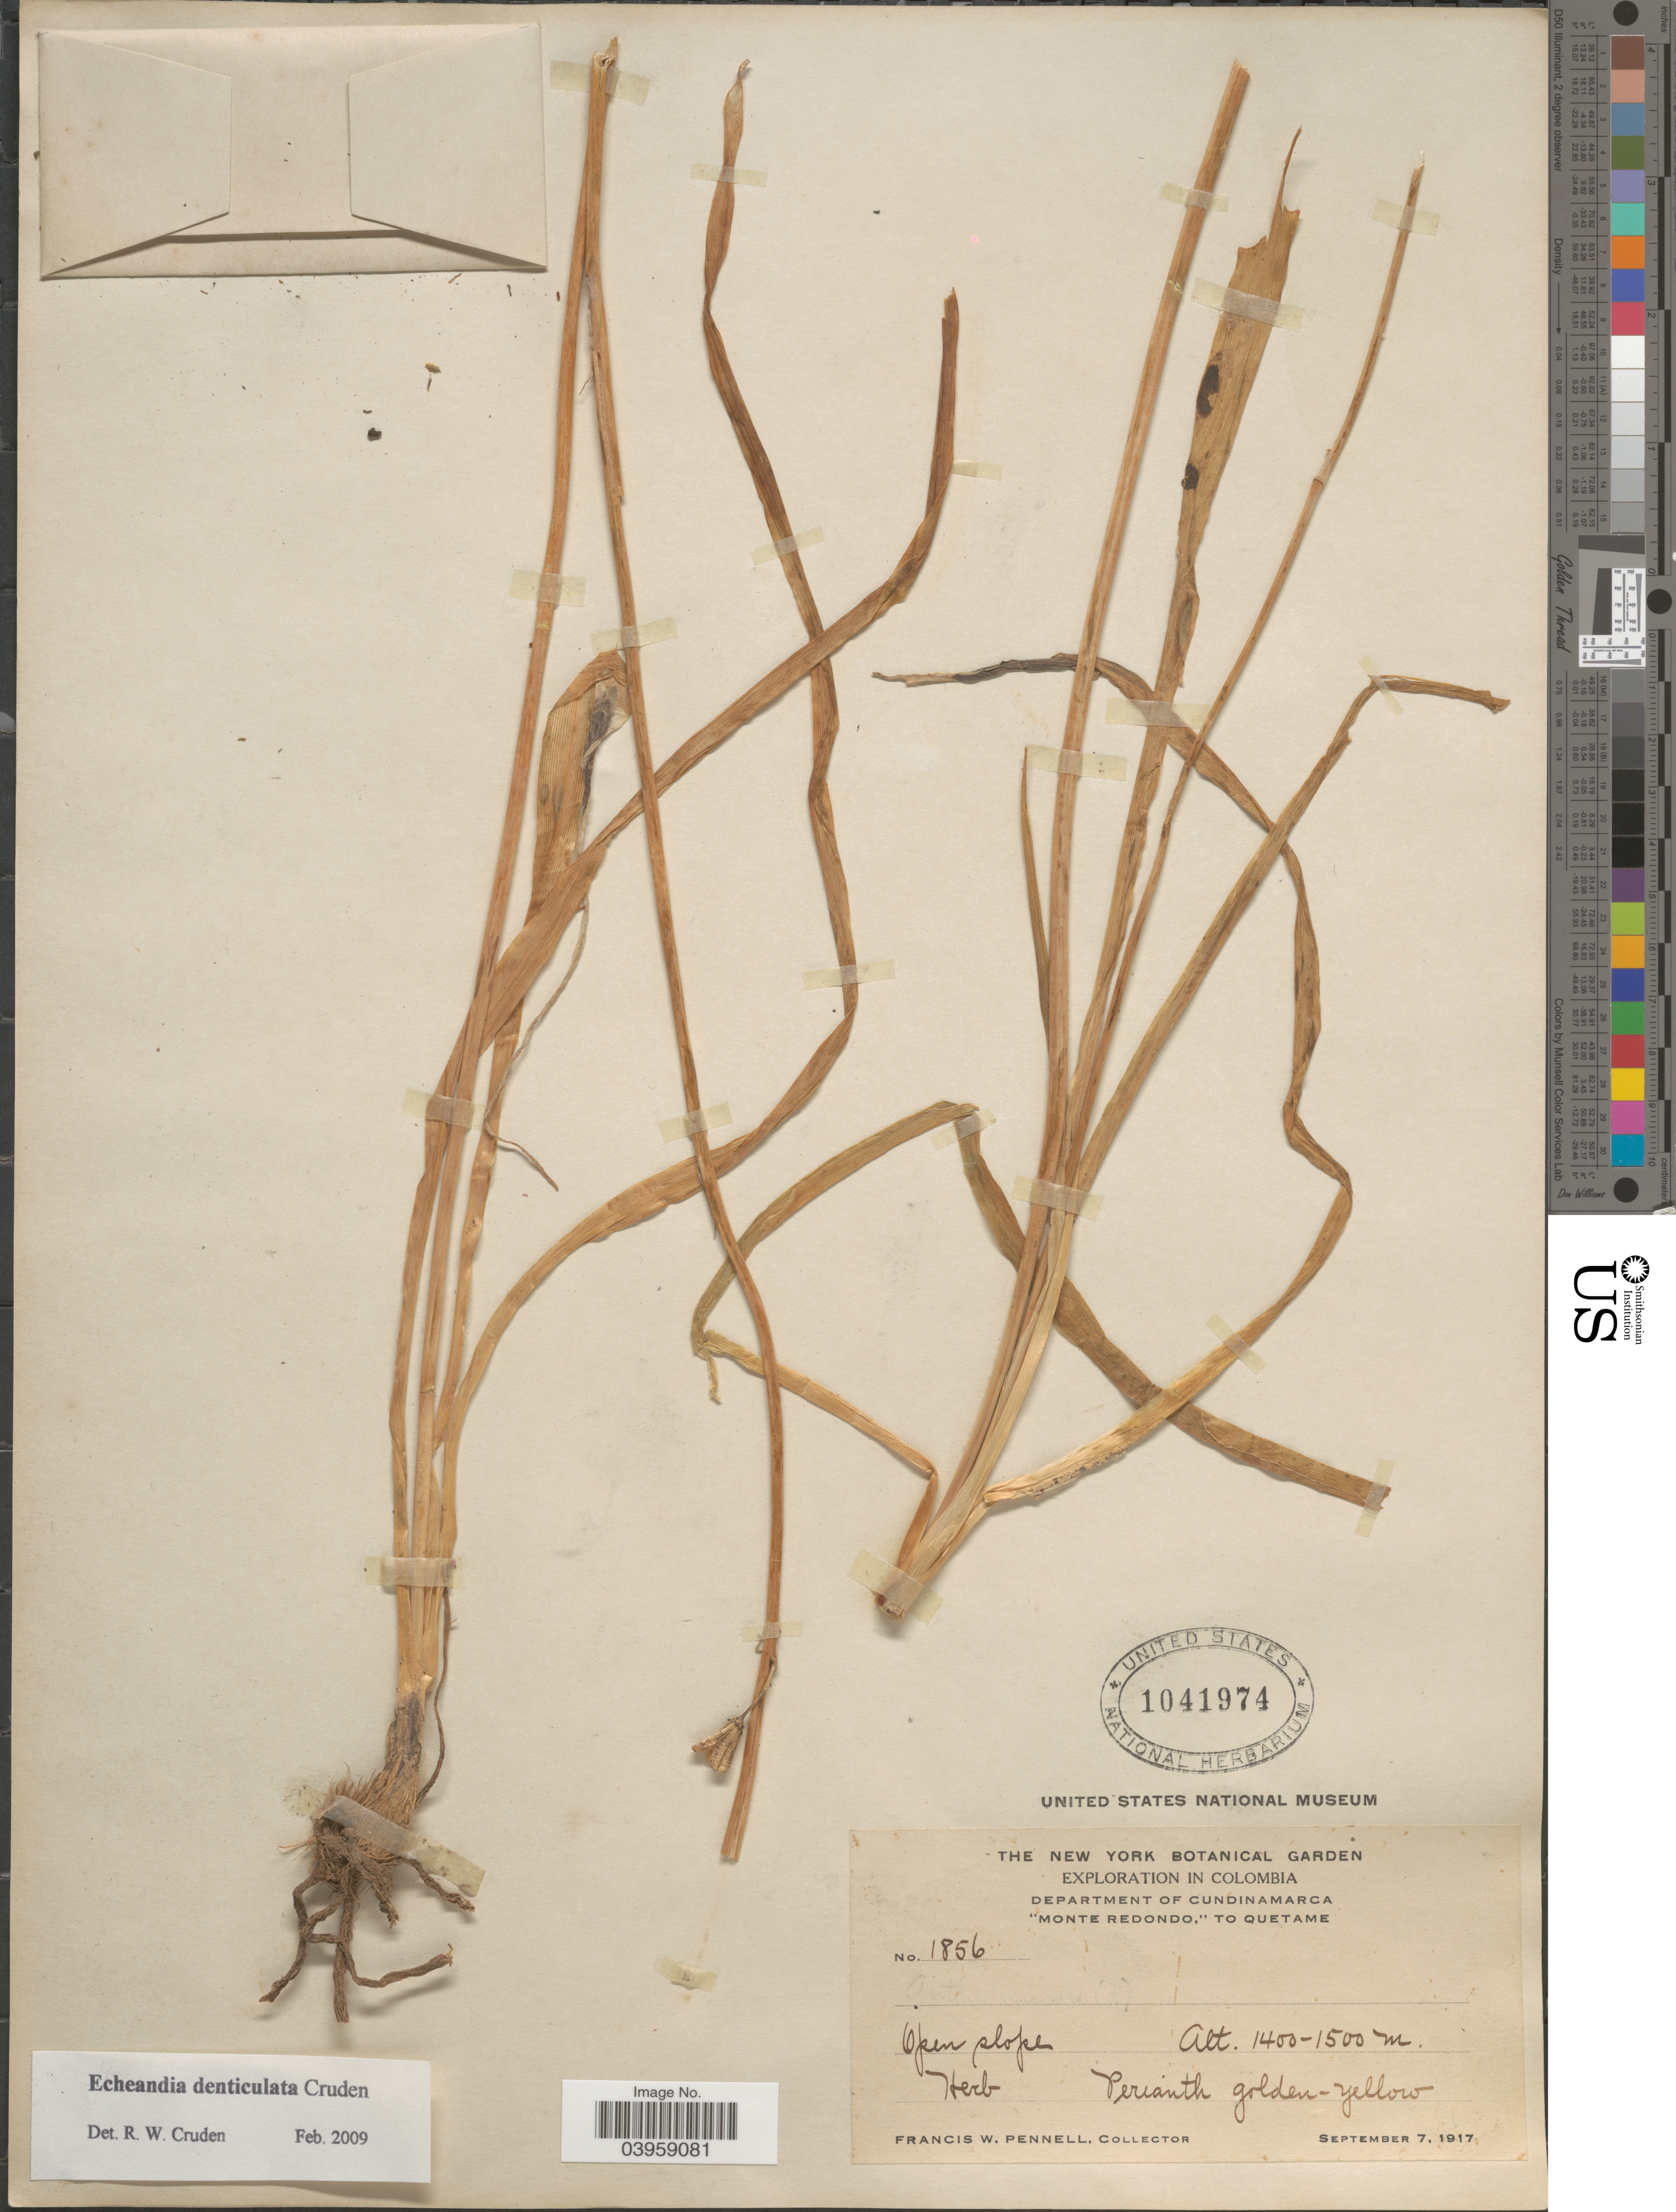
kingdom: Plantae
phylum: Tracheophyta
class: Liliopsida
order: Asparagales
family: Asparagaceae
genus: Echeandia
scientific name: Echeandia denticulata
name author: Cruden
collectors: F. W. Pennell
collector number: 1856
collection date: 1917-09-07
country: Colombia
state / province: Cundinamarca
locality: Department of Cundinamarca. "Monte Redondo," to Quetame.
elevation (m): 1400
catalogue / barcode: US 1041974